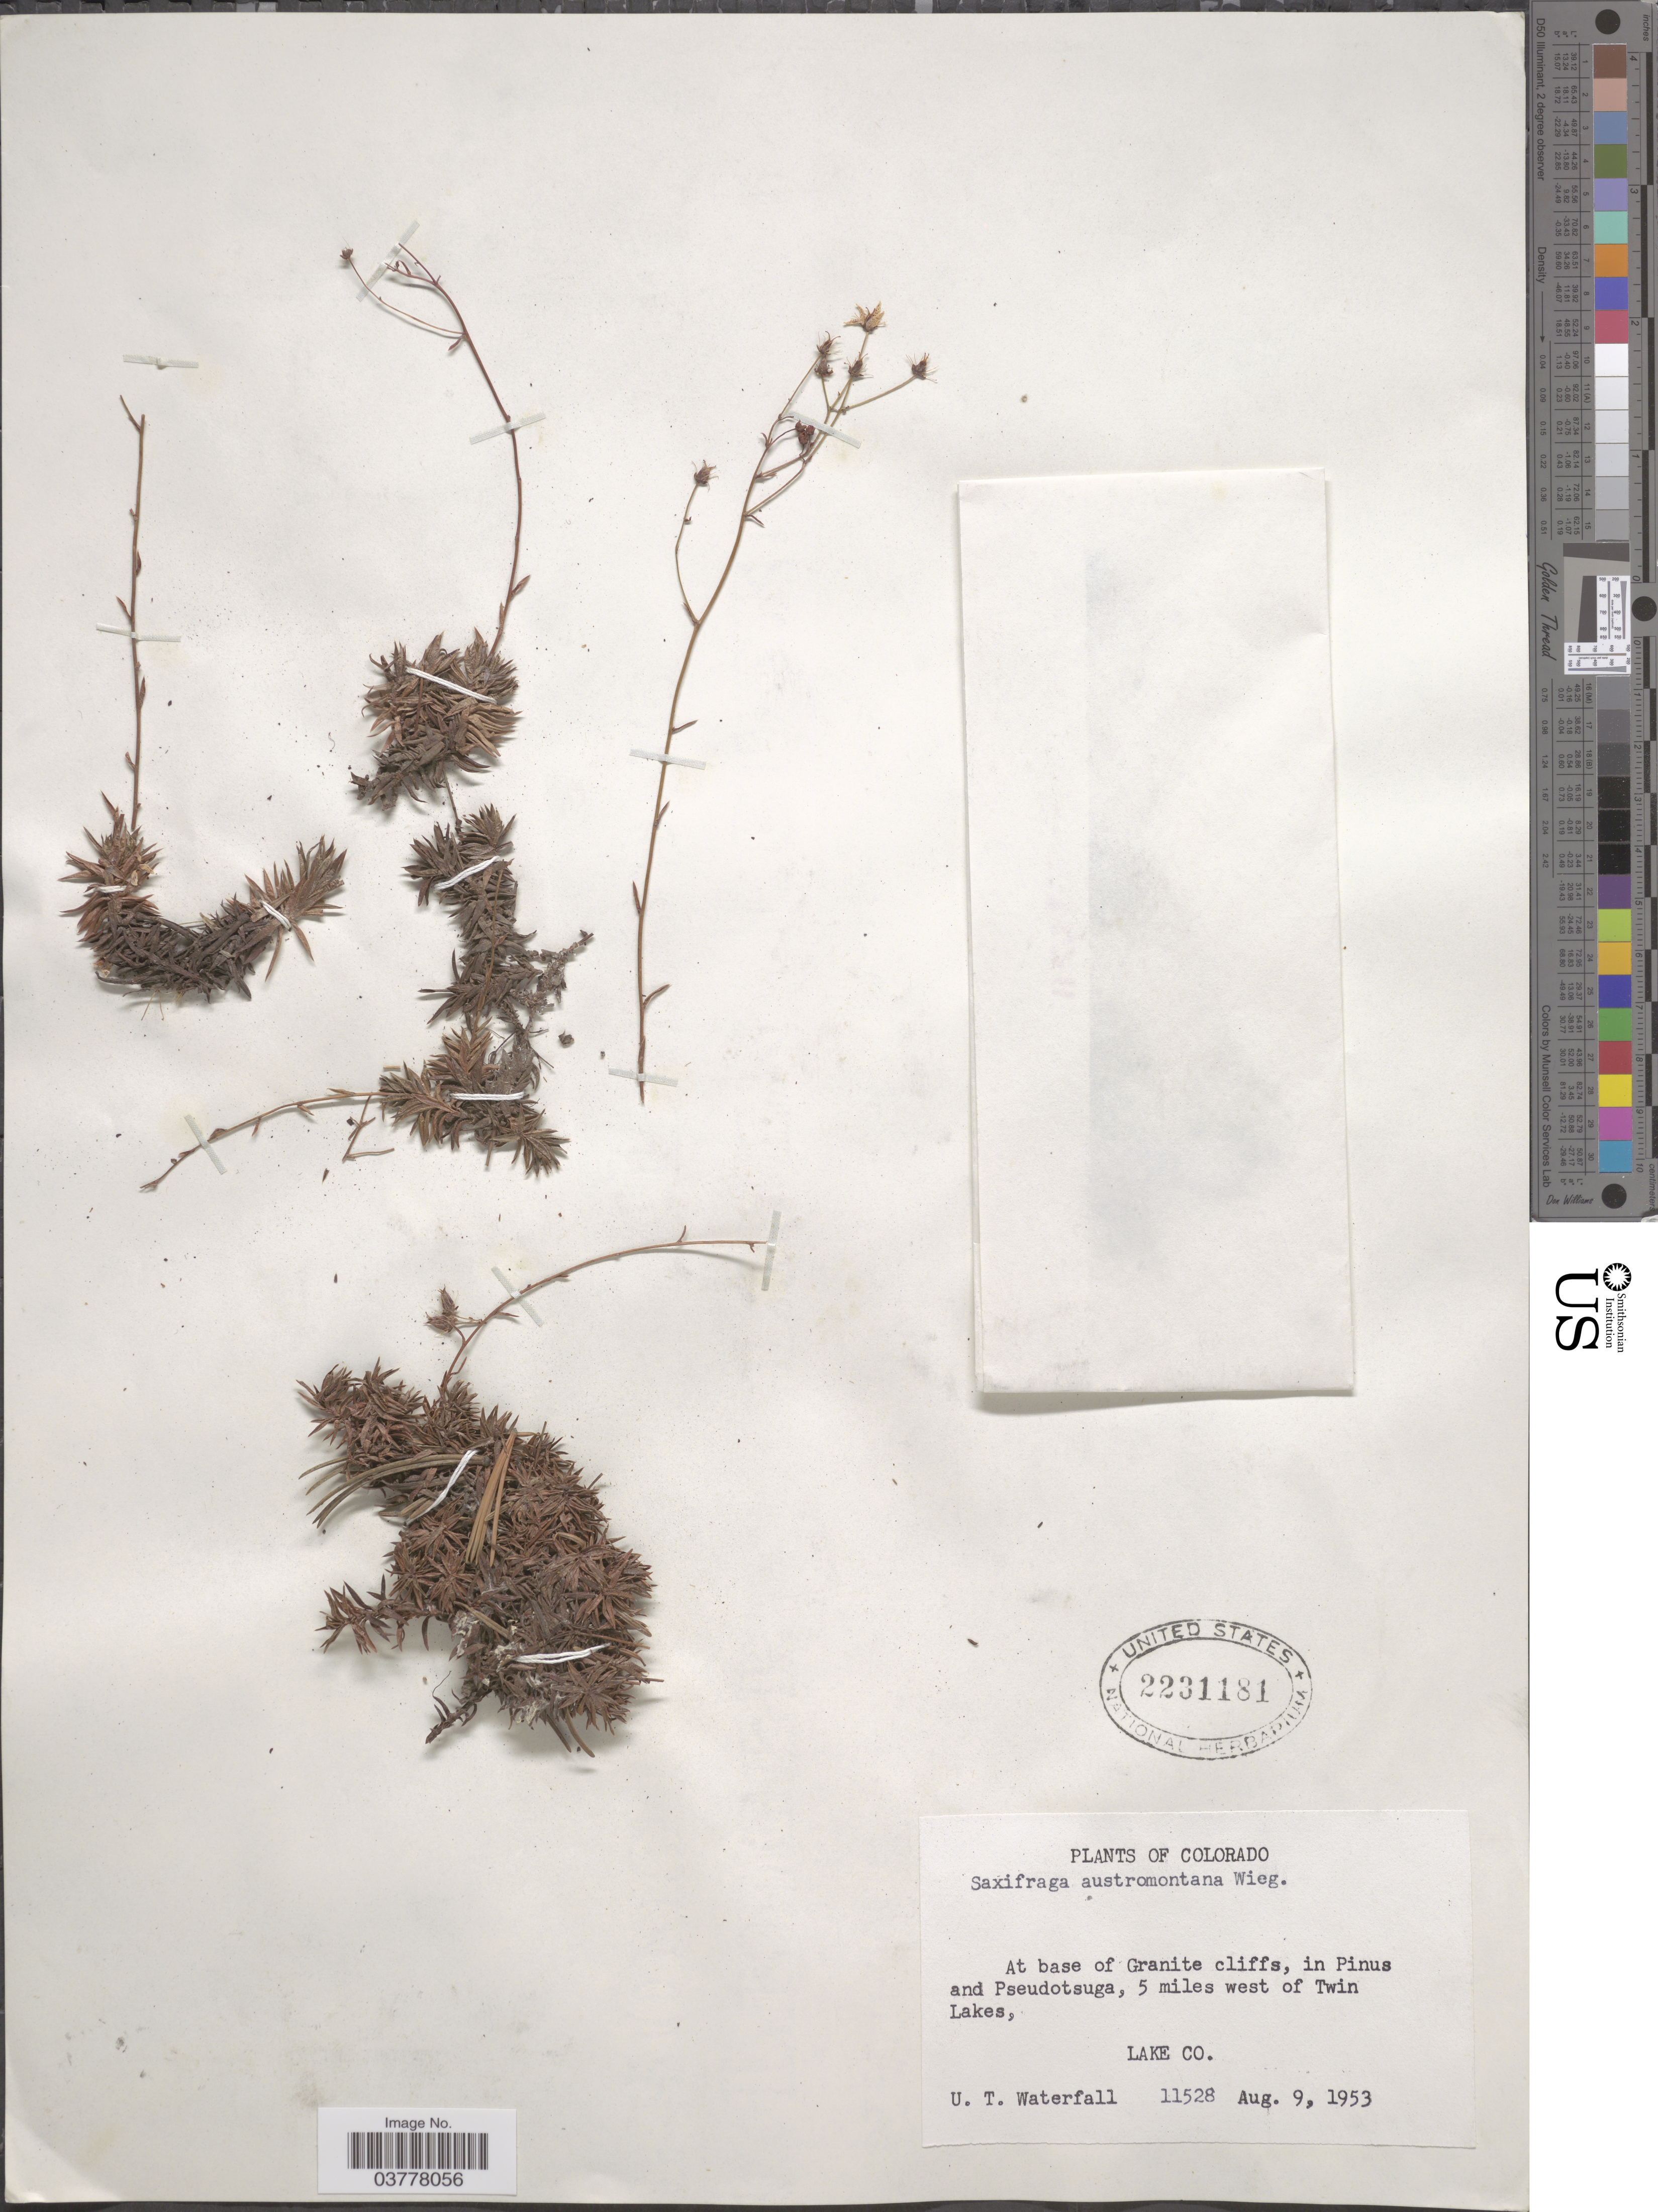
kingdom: Plantae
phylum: Tracheophyta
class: Magnoliopsida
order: Saxifragales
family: Saxifragaceae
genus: Saxifraga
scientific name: Saxifraga bronchialis subsp. austromontana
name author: (Wiegand) Piper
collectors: U. T. Waterfall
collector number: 11528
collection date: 1953-08-09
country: United States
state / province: Colorado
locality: At base of Granite cliffs, in Pinus and Pseudotsuga, 5 miles west of Twin Lakes, Lake Co.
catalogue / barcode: US 2231181